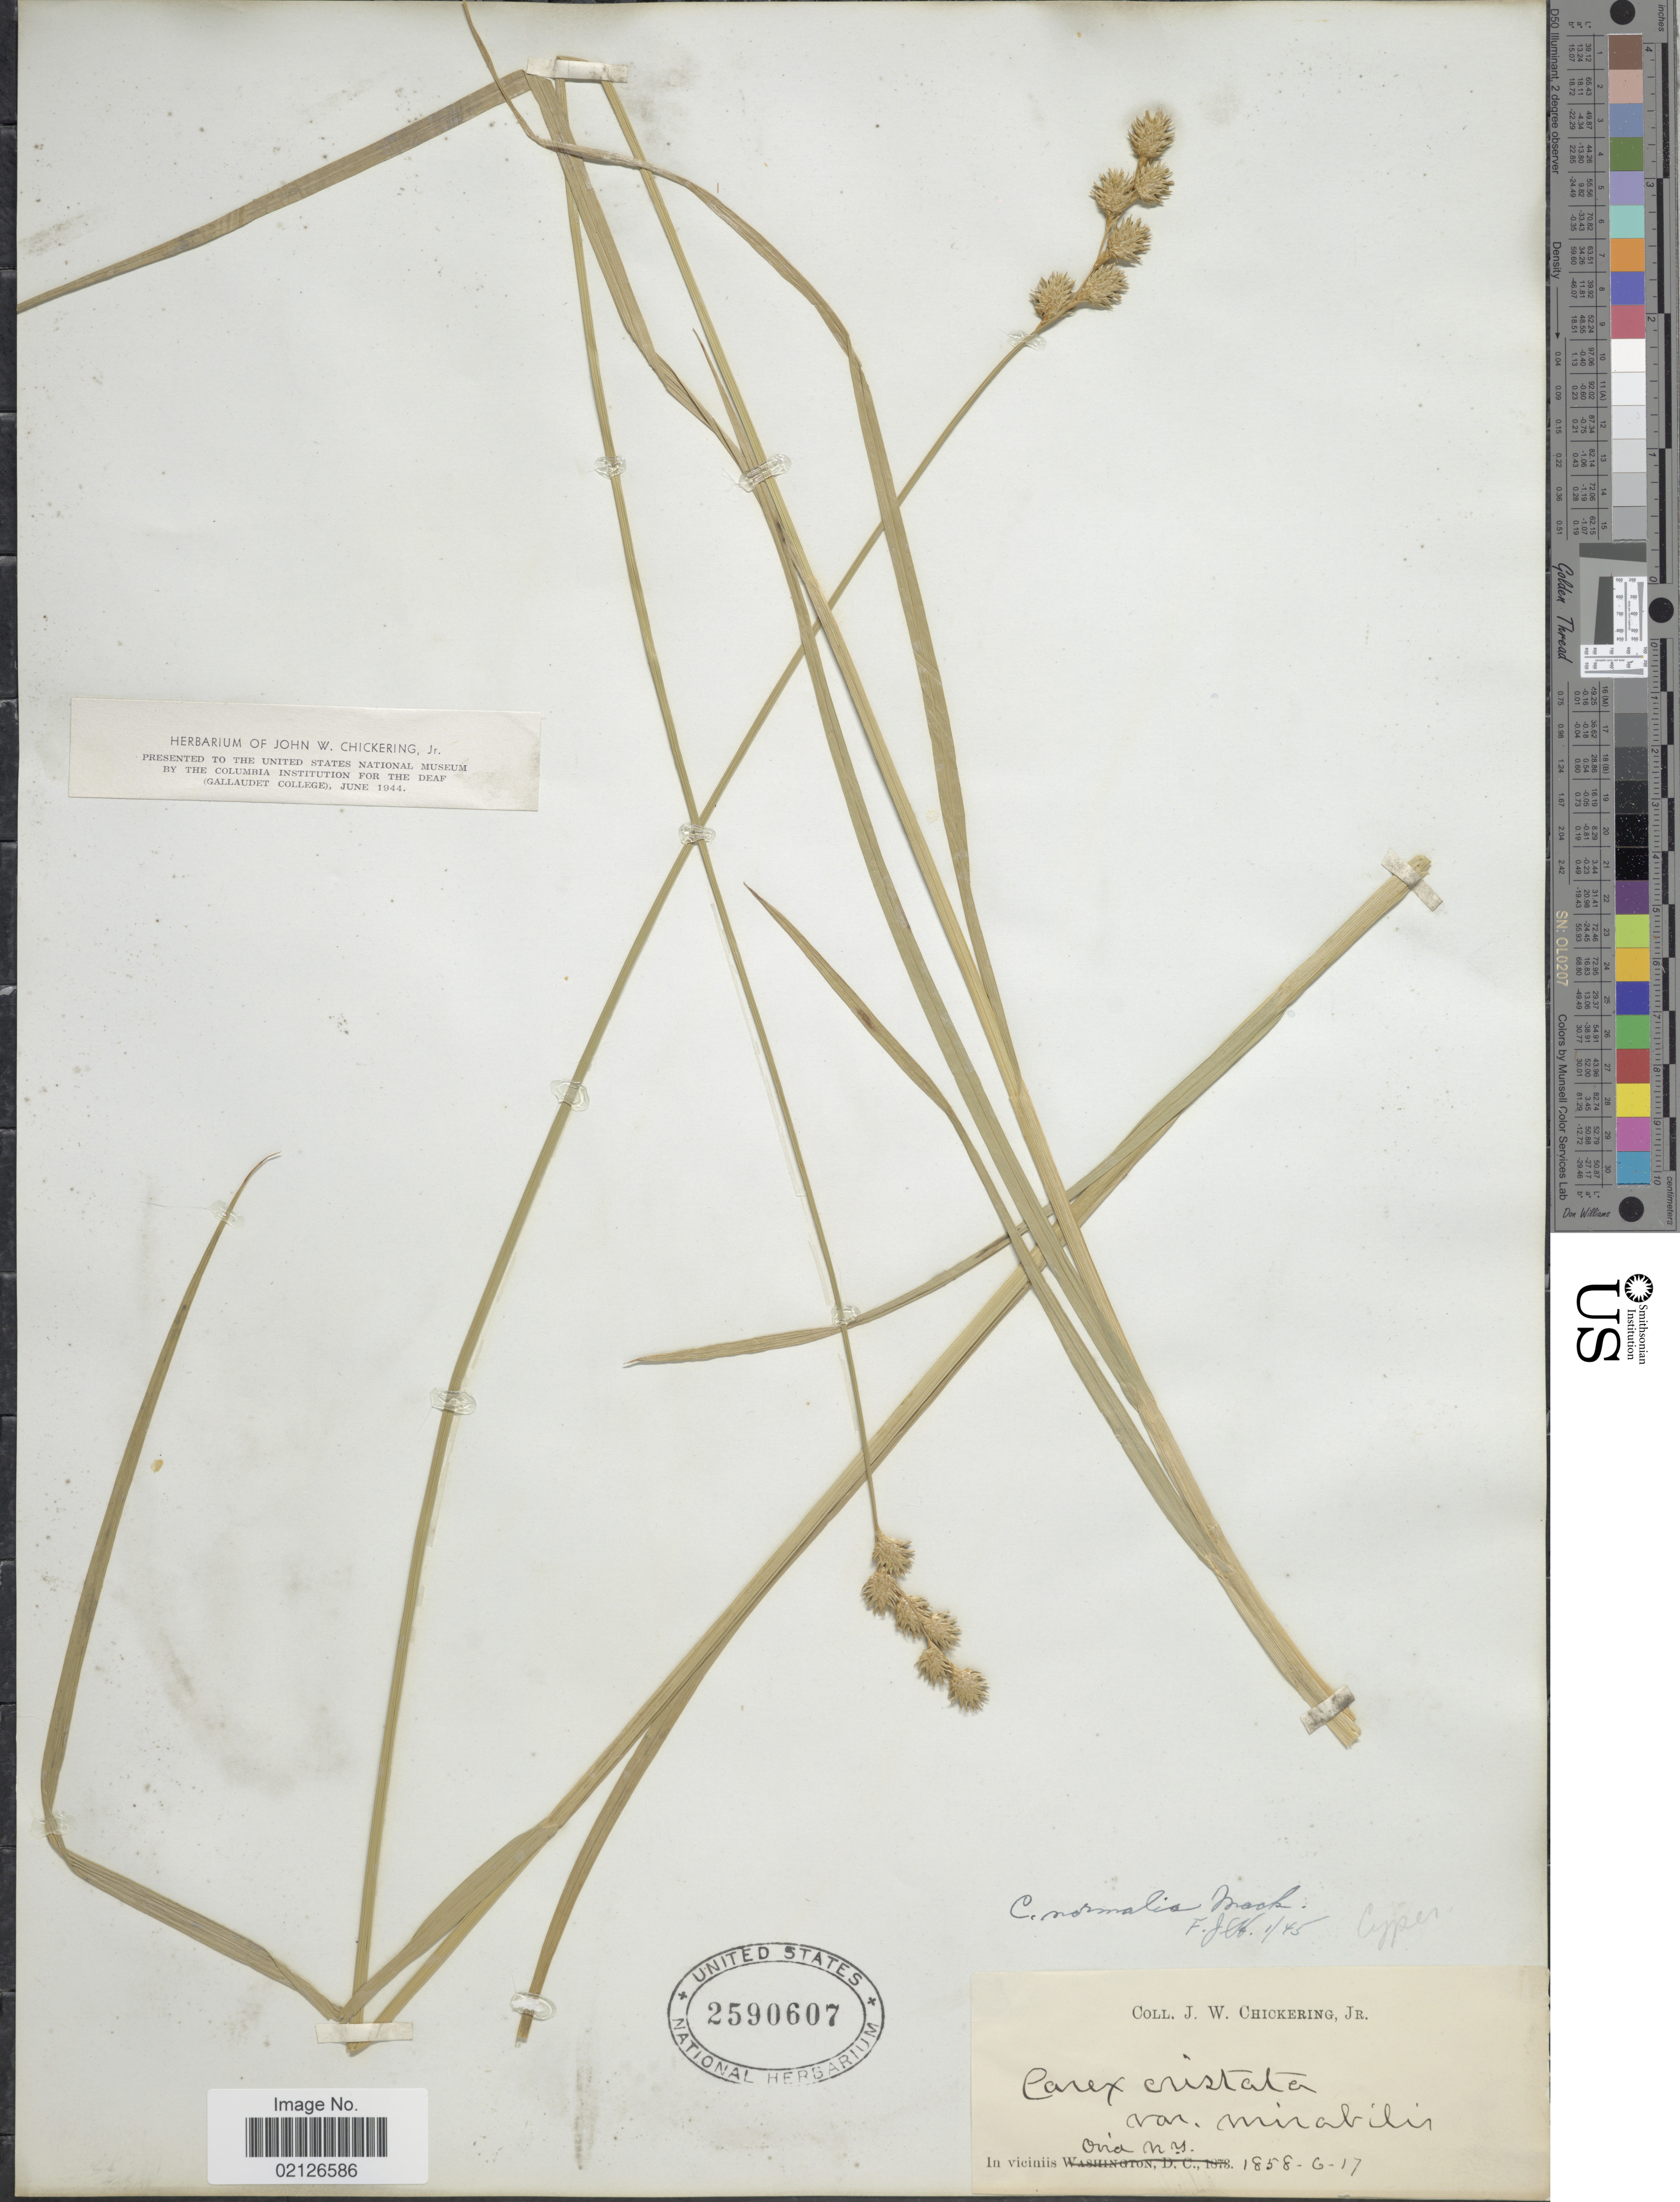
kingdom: Plantae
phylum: Tracheophyta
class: Liliopsida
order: Poales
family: Cyperaceae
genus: Carex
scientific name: Carex normalis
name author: Mack.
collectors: J. W. Chickering Jr.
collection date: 1858-06-17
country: United States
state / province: New York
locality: In viciniis Ovid N.Y.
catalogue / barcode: US 2590607